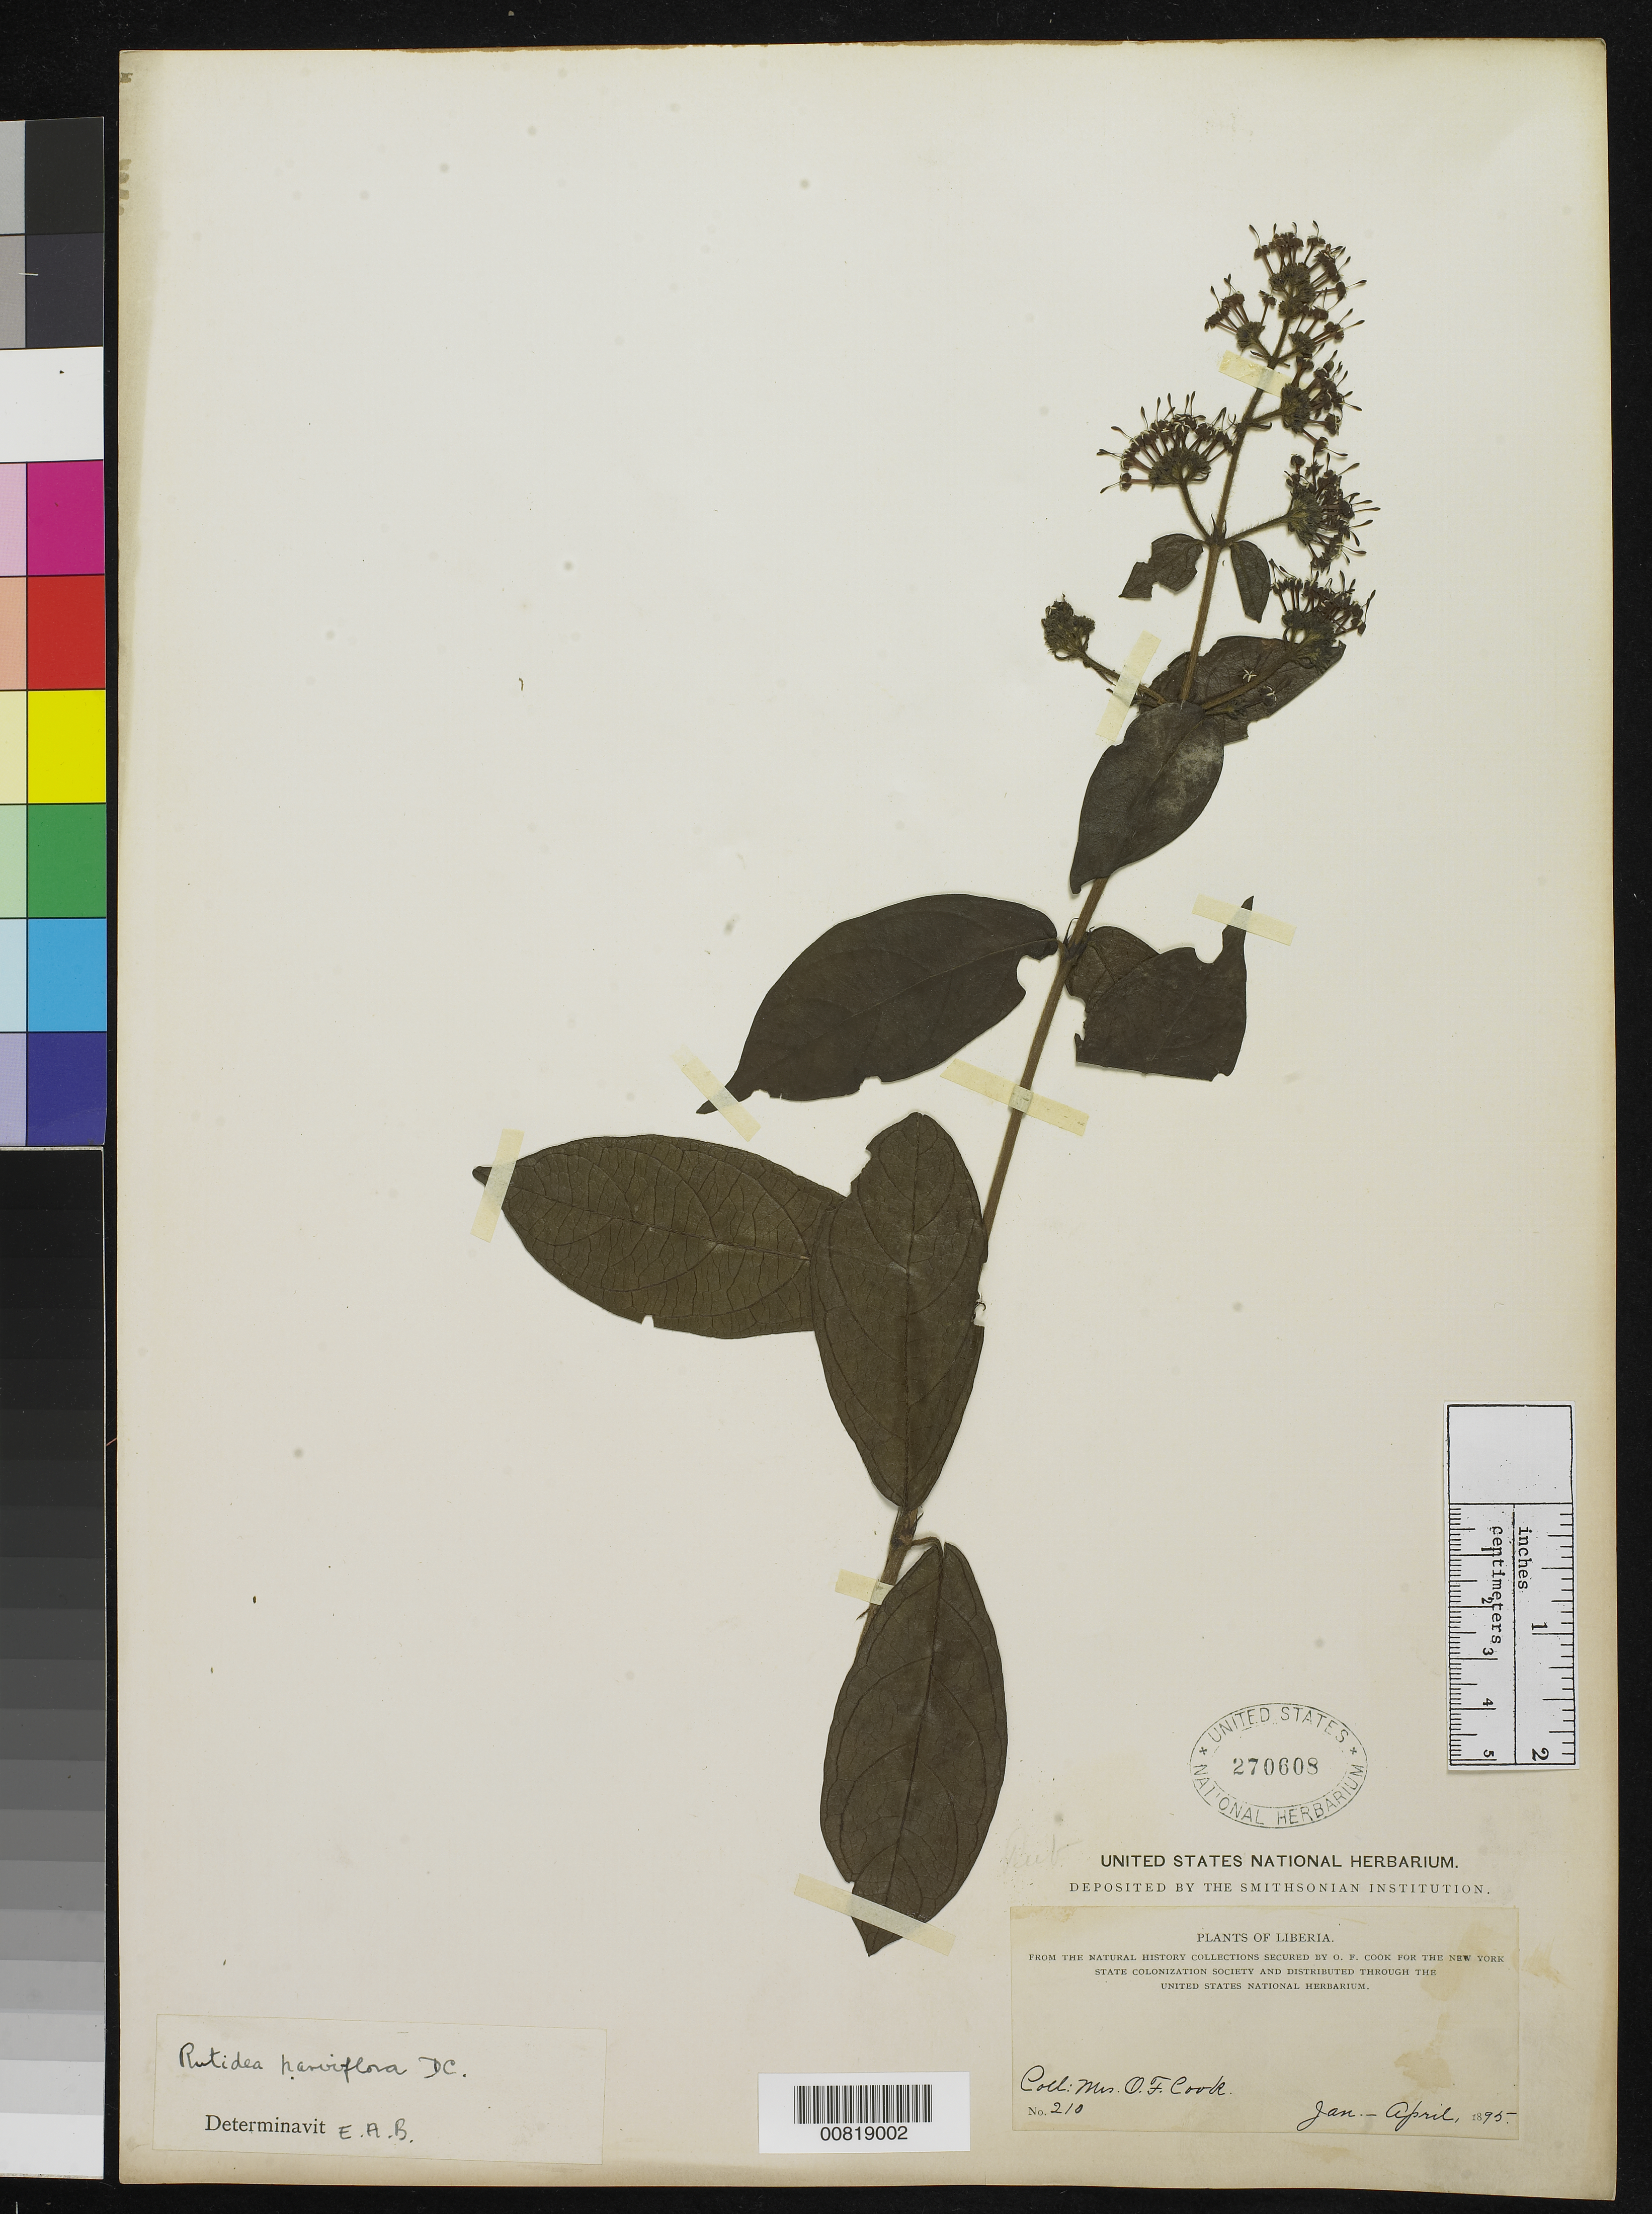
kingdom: Plantae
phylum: Tracheophyta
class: Magnoliopsida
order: Gentianales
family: Rubiaceae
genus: Rutidea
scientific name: Rutidea parviflora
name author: DC.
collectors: Alice C. Cook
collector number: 210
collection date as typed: Jan 1895 to -- Apr 1895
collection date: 1895-01/1895-04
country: Liberia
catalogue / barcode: US 270608